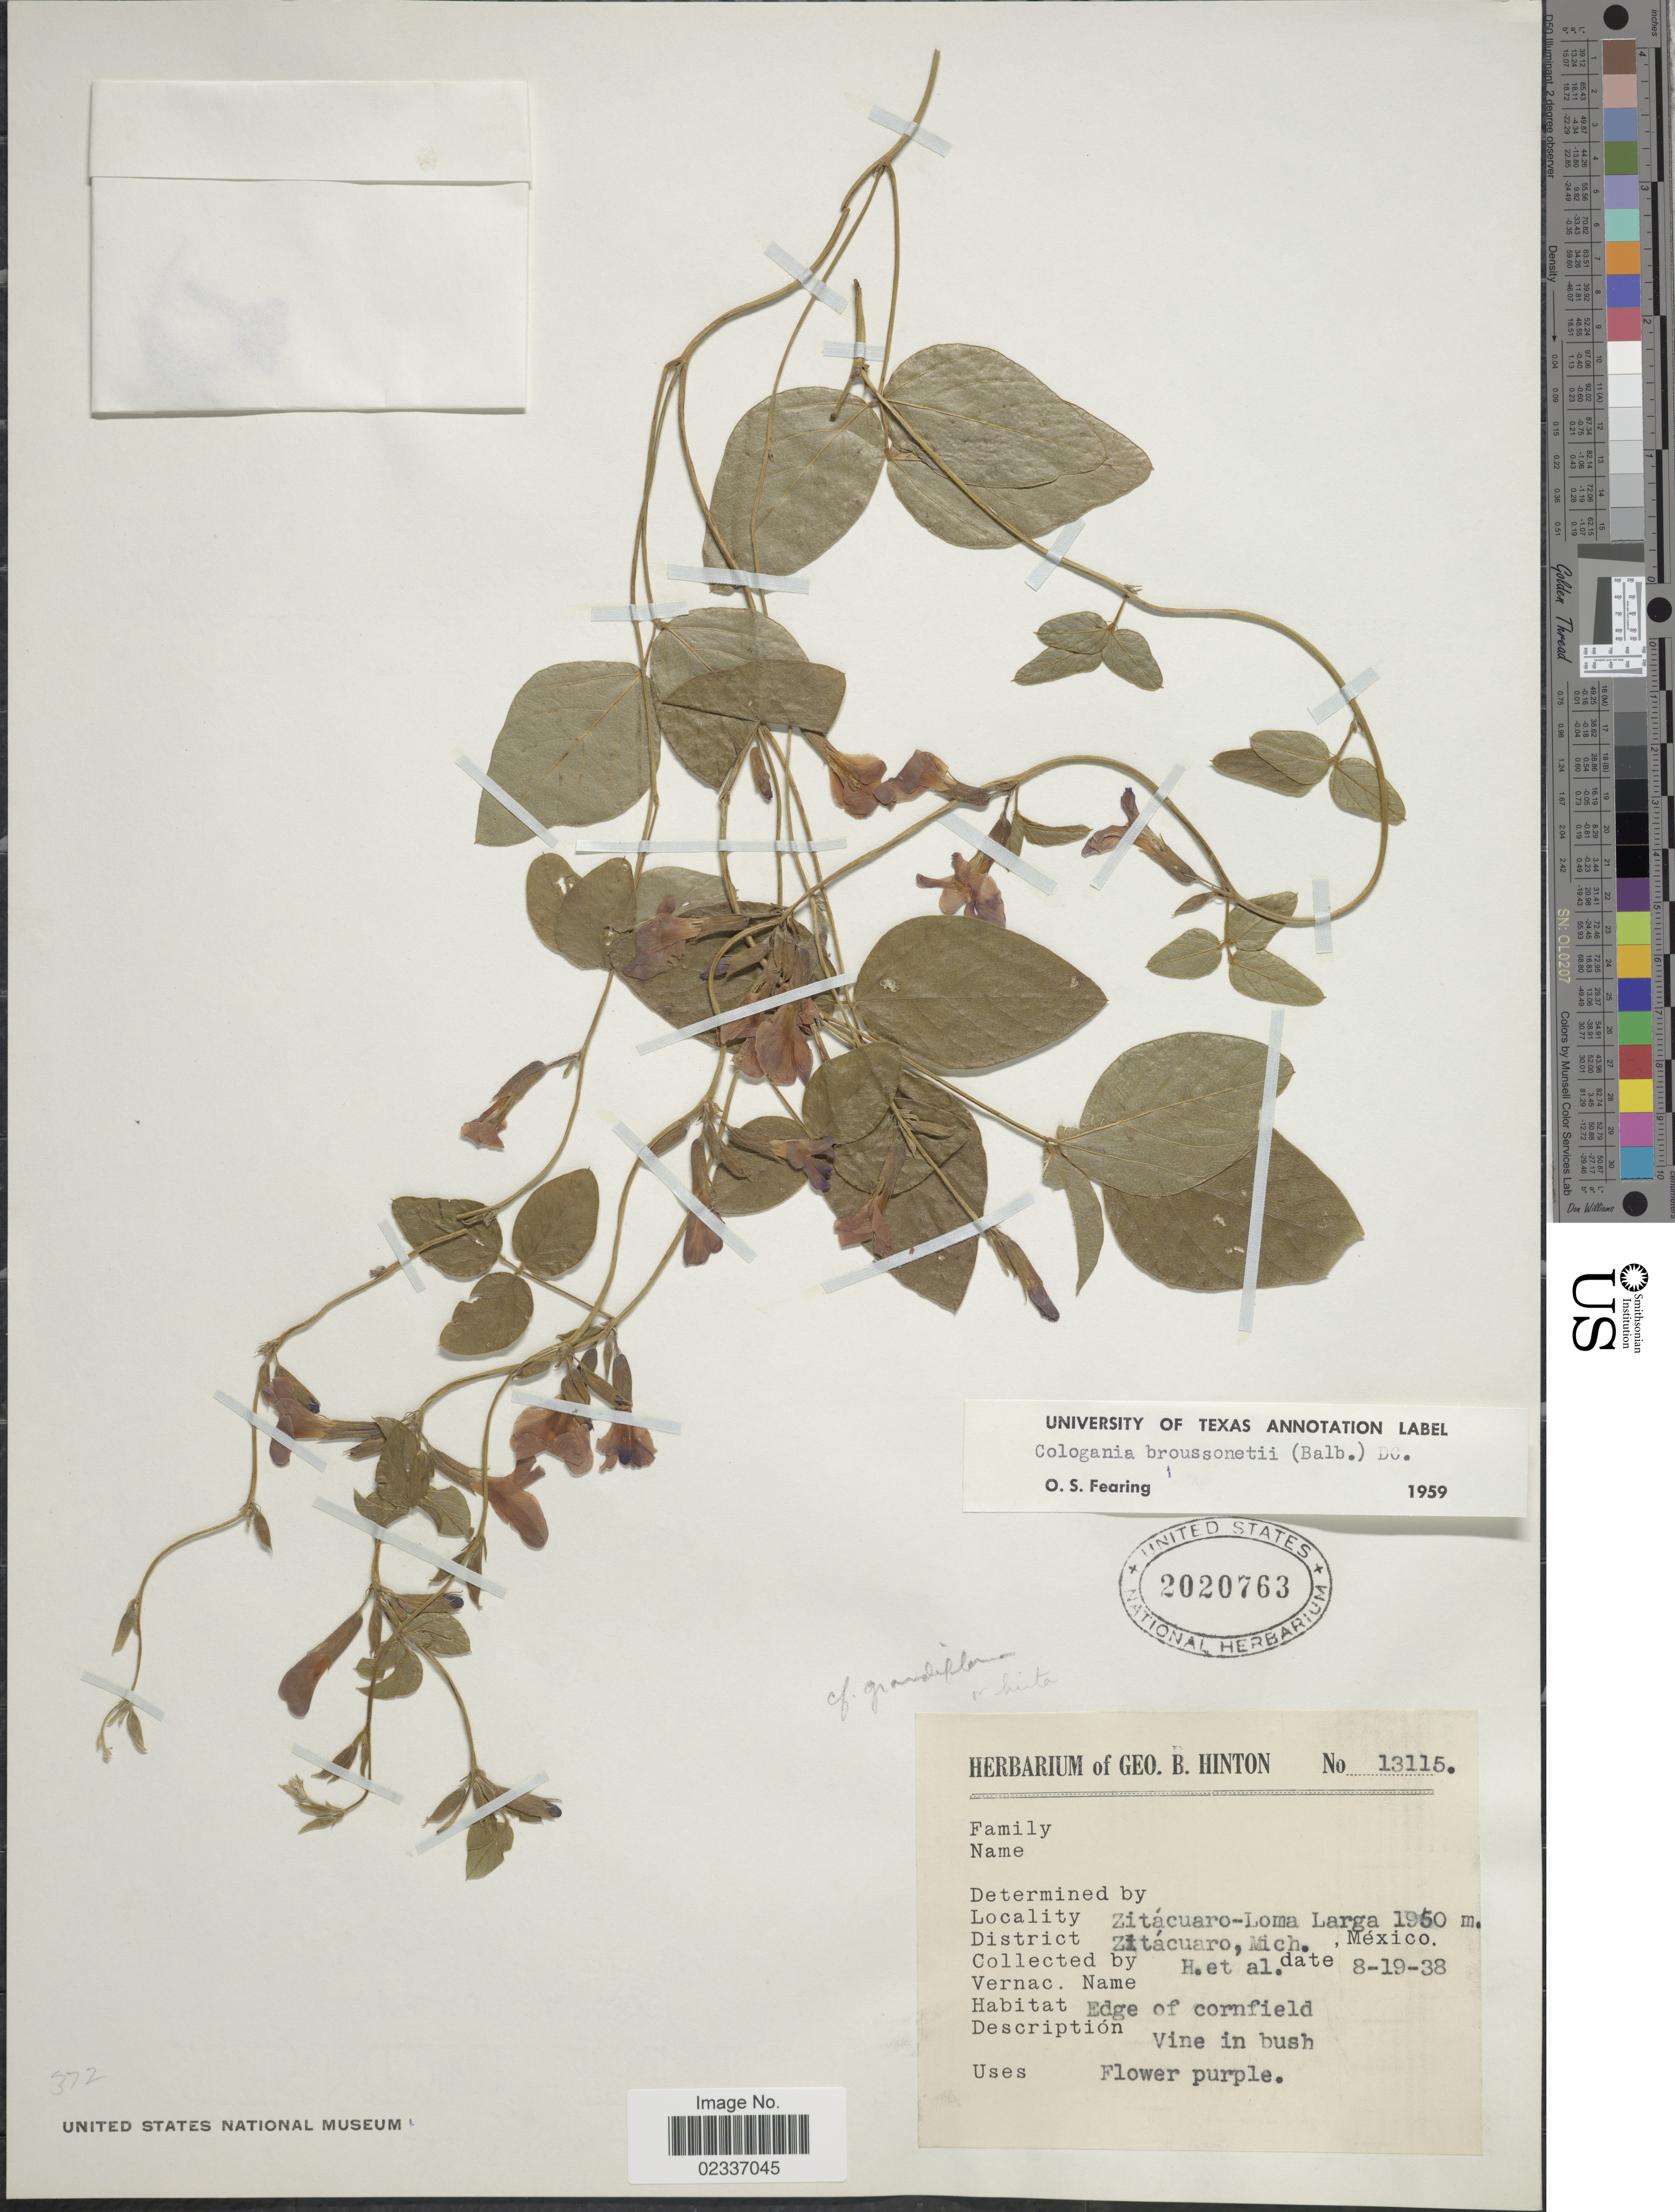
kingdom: Plantae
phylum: Tracheophyta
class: Magnoliopsida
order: Fabales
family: Fabaceae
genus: Cologania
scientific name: Cologania broussonetii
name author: (Balb.) DC.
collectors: G. B. Hinton & et al.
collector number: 13115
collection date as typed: Transcribed d/m/y: 19/8/38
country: Mexico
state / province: Michoacán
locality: Zitacuaro-Loma Larga. District Zitacuaro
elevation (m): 1950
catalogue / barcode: US 2020763